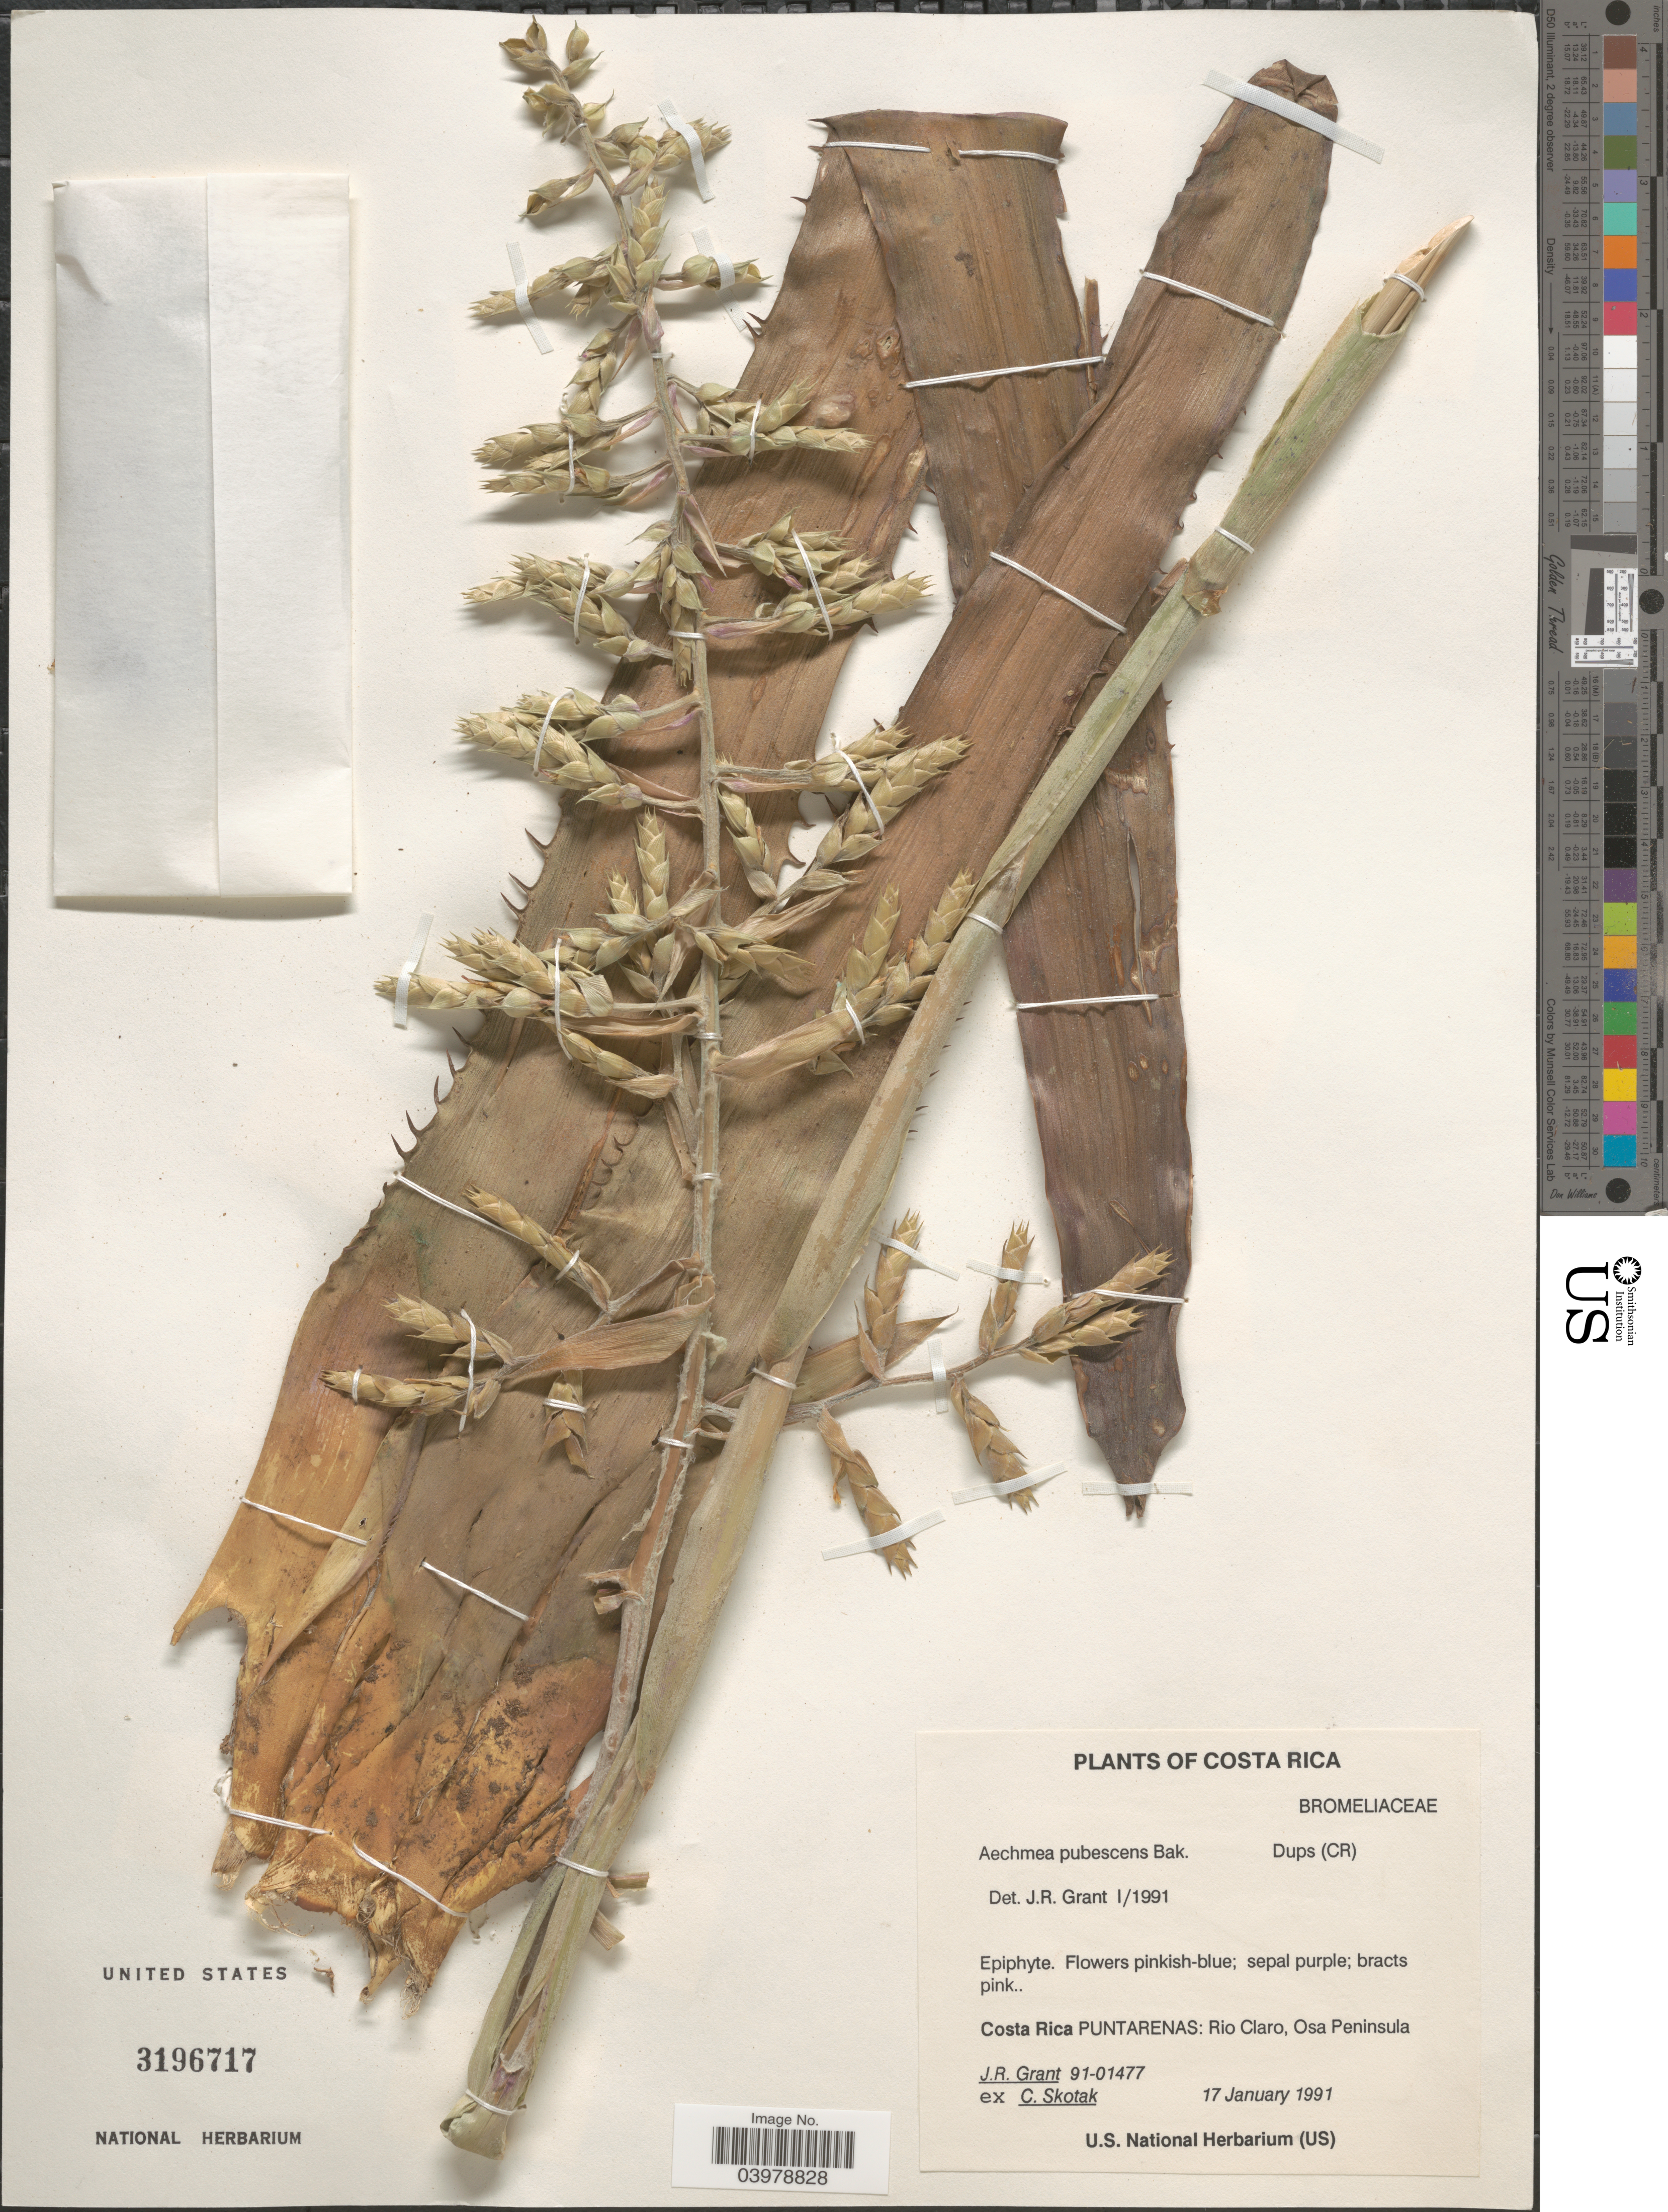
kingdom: Plantae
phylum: Tracheophyta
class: Liliopsida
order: Poales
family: Bromeliaceae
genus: Aechmea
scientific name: Aechmea pubescens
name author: Baker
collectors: J. Grant & C. Skotak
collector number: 91-01477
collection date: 1991-01-17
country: Costa Rica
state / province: Puntarenas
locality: Rio Claro, Osa Peninsula.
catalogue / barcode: US 3196717